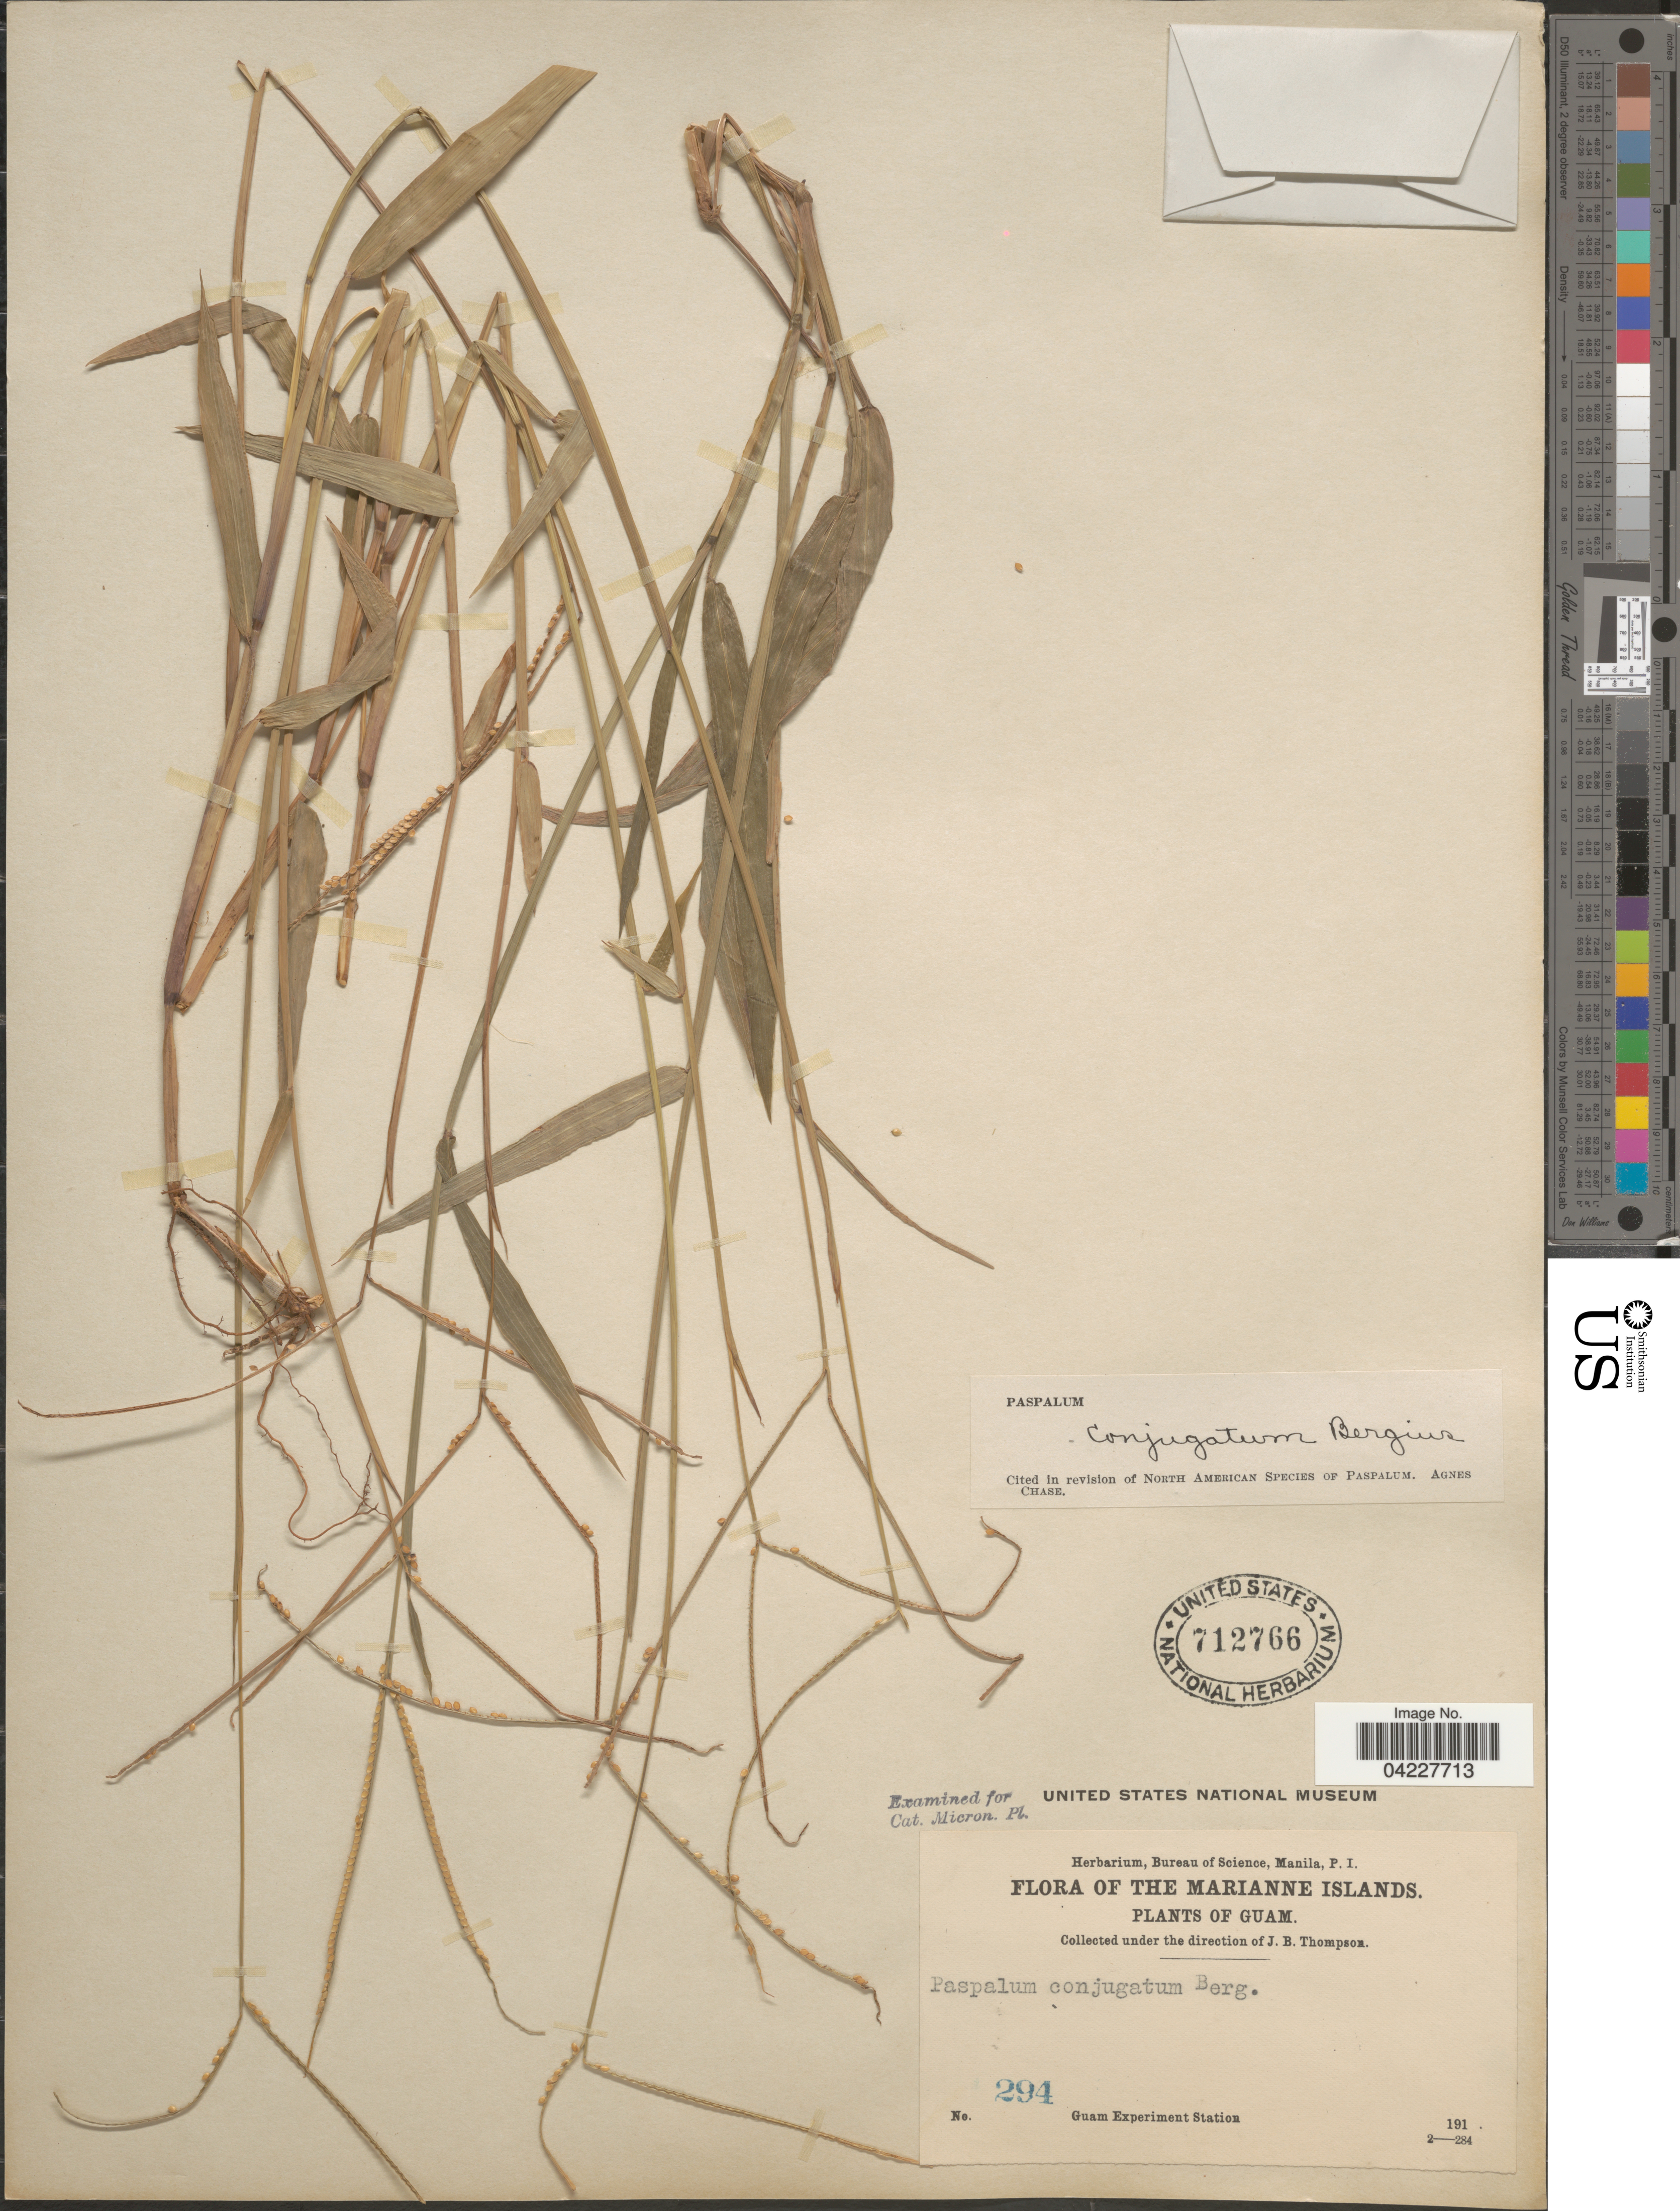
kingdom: Plantae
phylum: Tracheophyta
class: Liliopsida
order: Poales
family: Poaceae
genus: Paspalum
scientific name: Paspalum conjugatum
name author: P.J. Bergius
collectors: J. B. Thompson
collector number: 294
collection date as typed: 191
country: Guam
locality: The Marianne Islands. Guam Experiment Station.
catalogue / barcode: US 712766